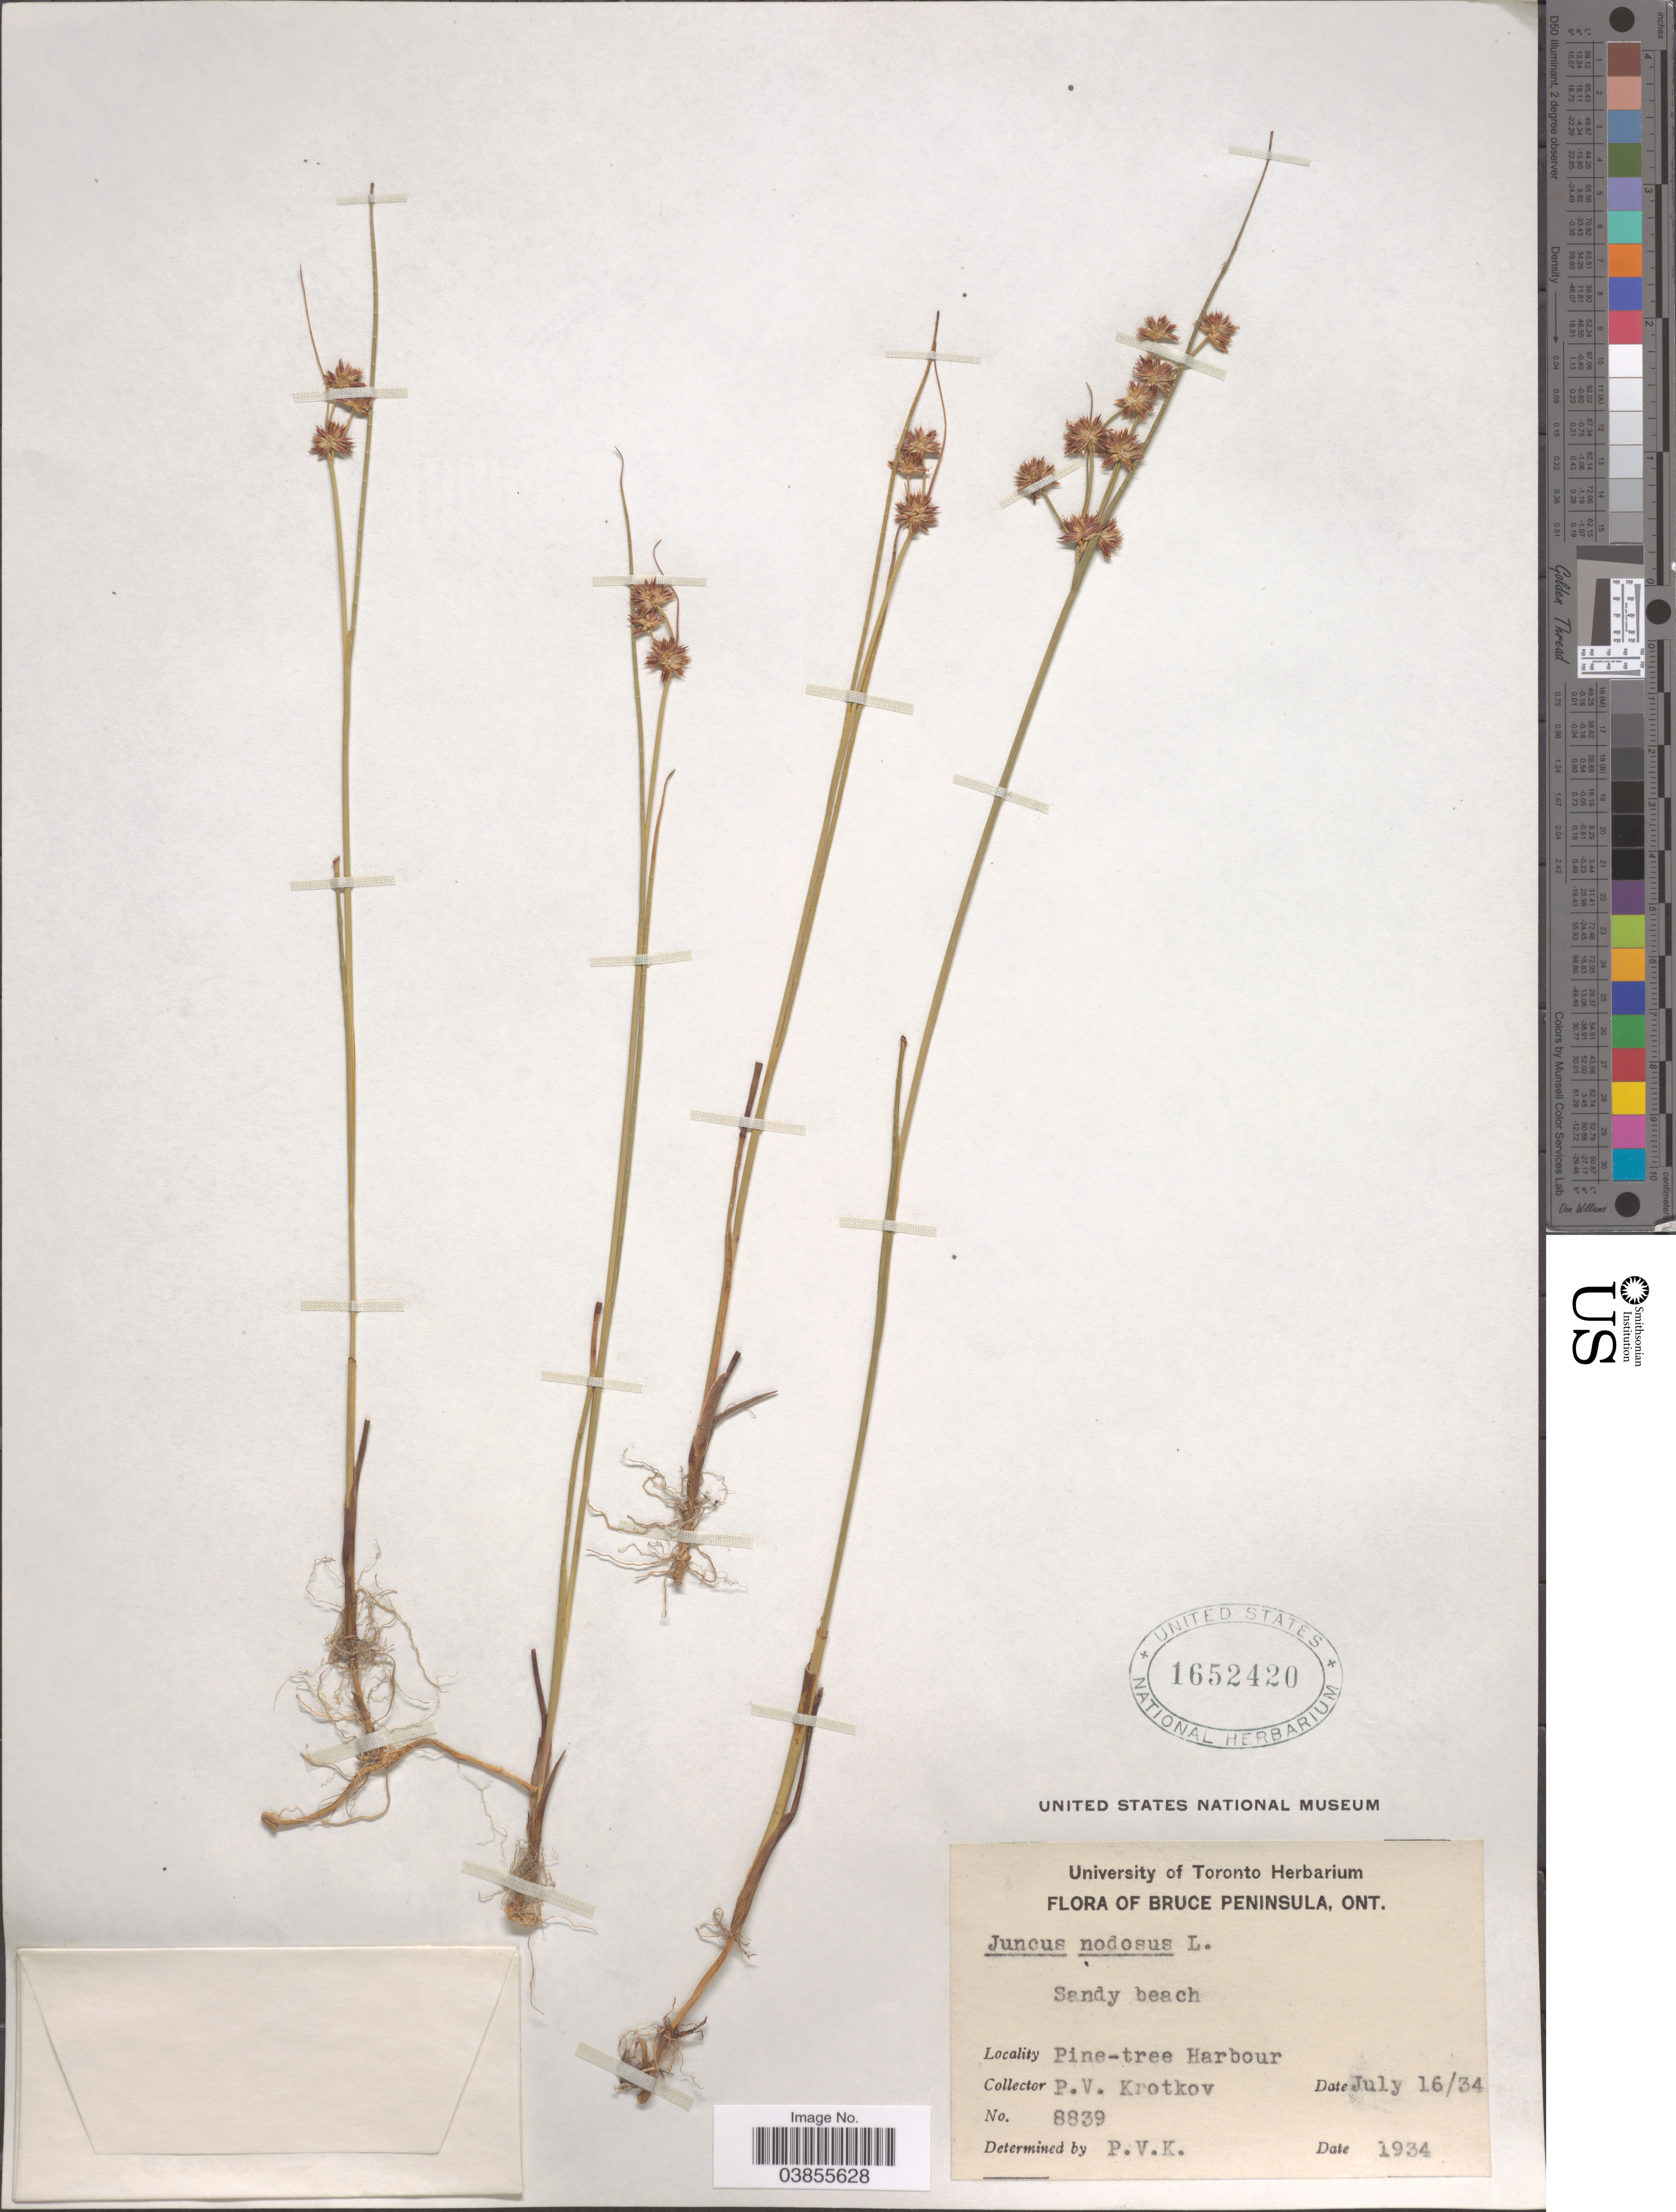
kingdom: Plantae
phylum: Tracheophyta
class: Liliopsida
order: Poales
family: Juncaceae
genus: Juncus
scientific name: Juncus nodosus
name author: L.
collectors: P. V. Krotkov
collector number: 8839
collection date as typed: Transcribed d/m/y: 16/7/34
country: Canada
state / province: Ontario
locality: Bruce Peninsula. Pine-tree Harbour.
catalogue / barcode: US 1652420